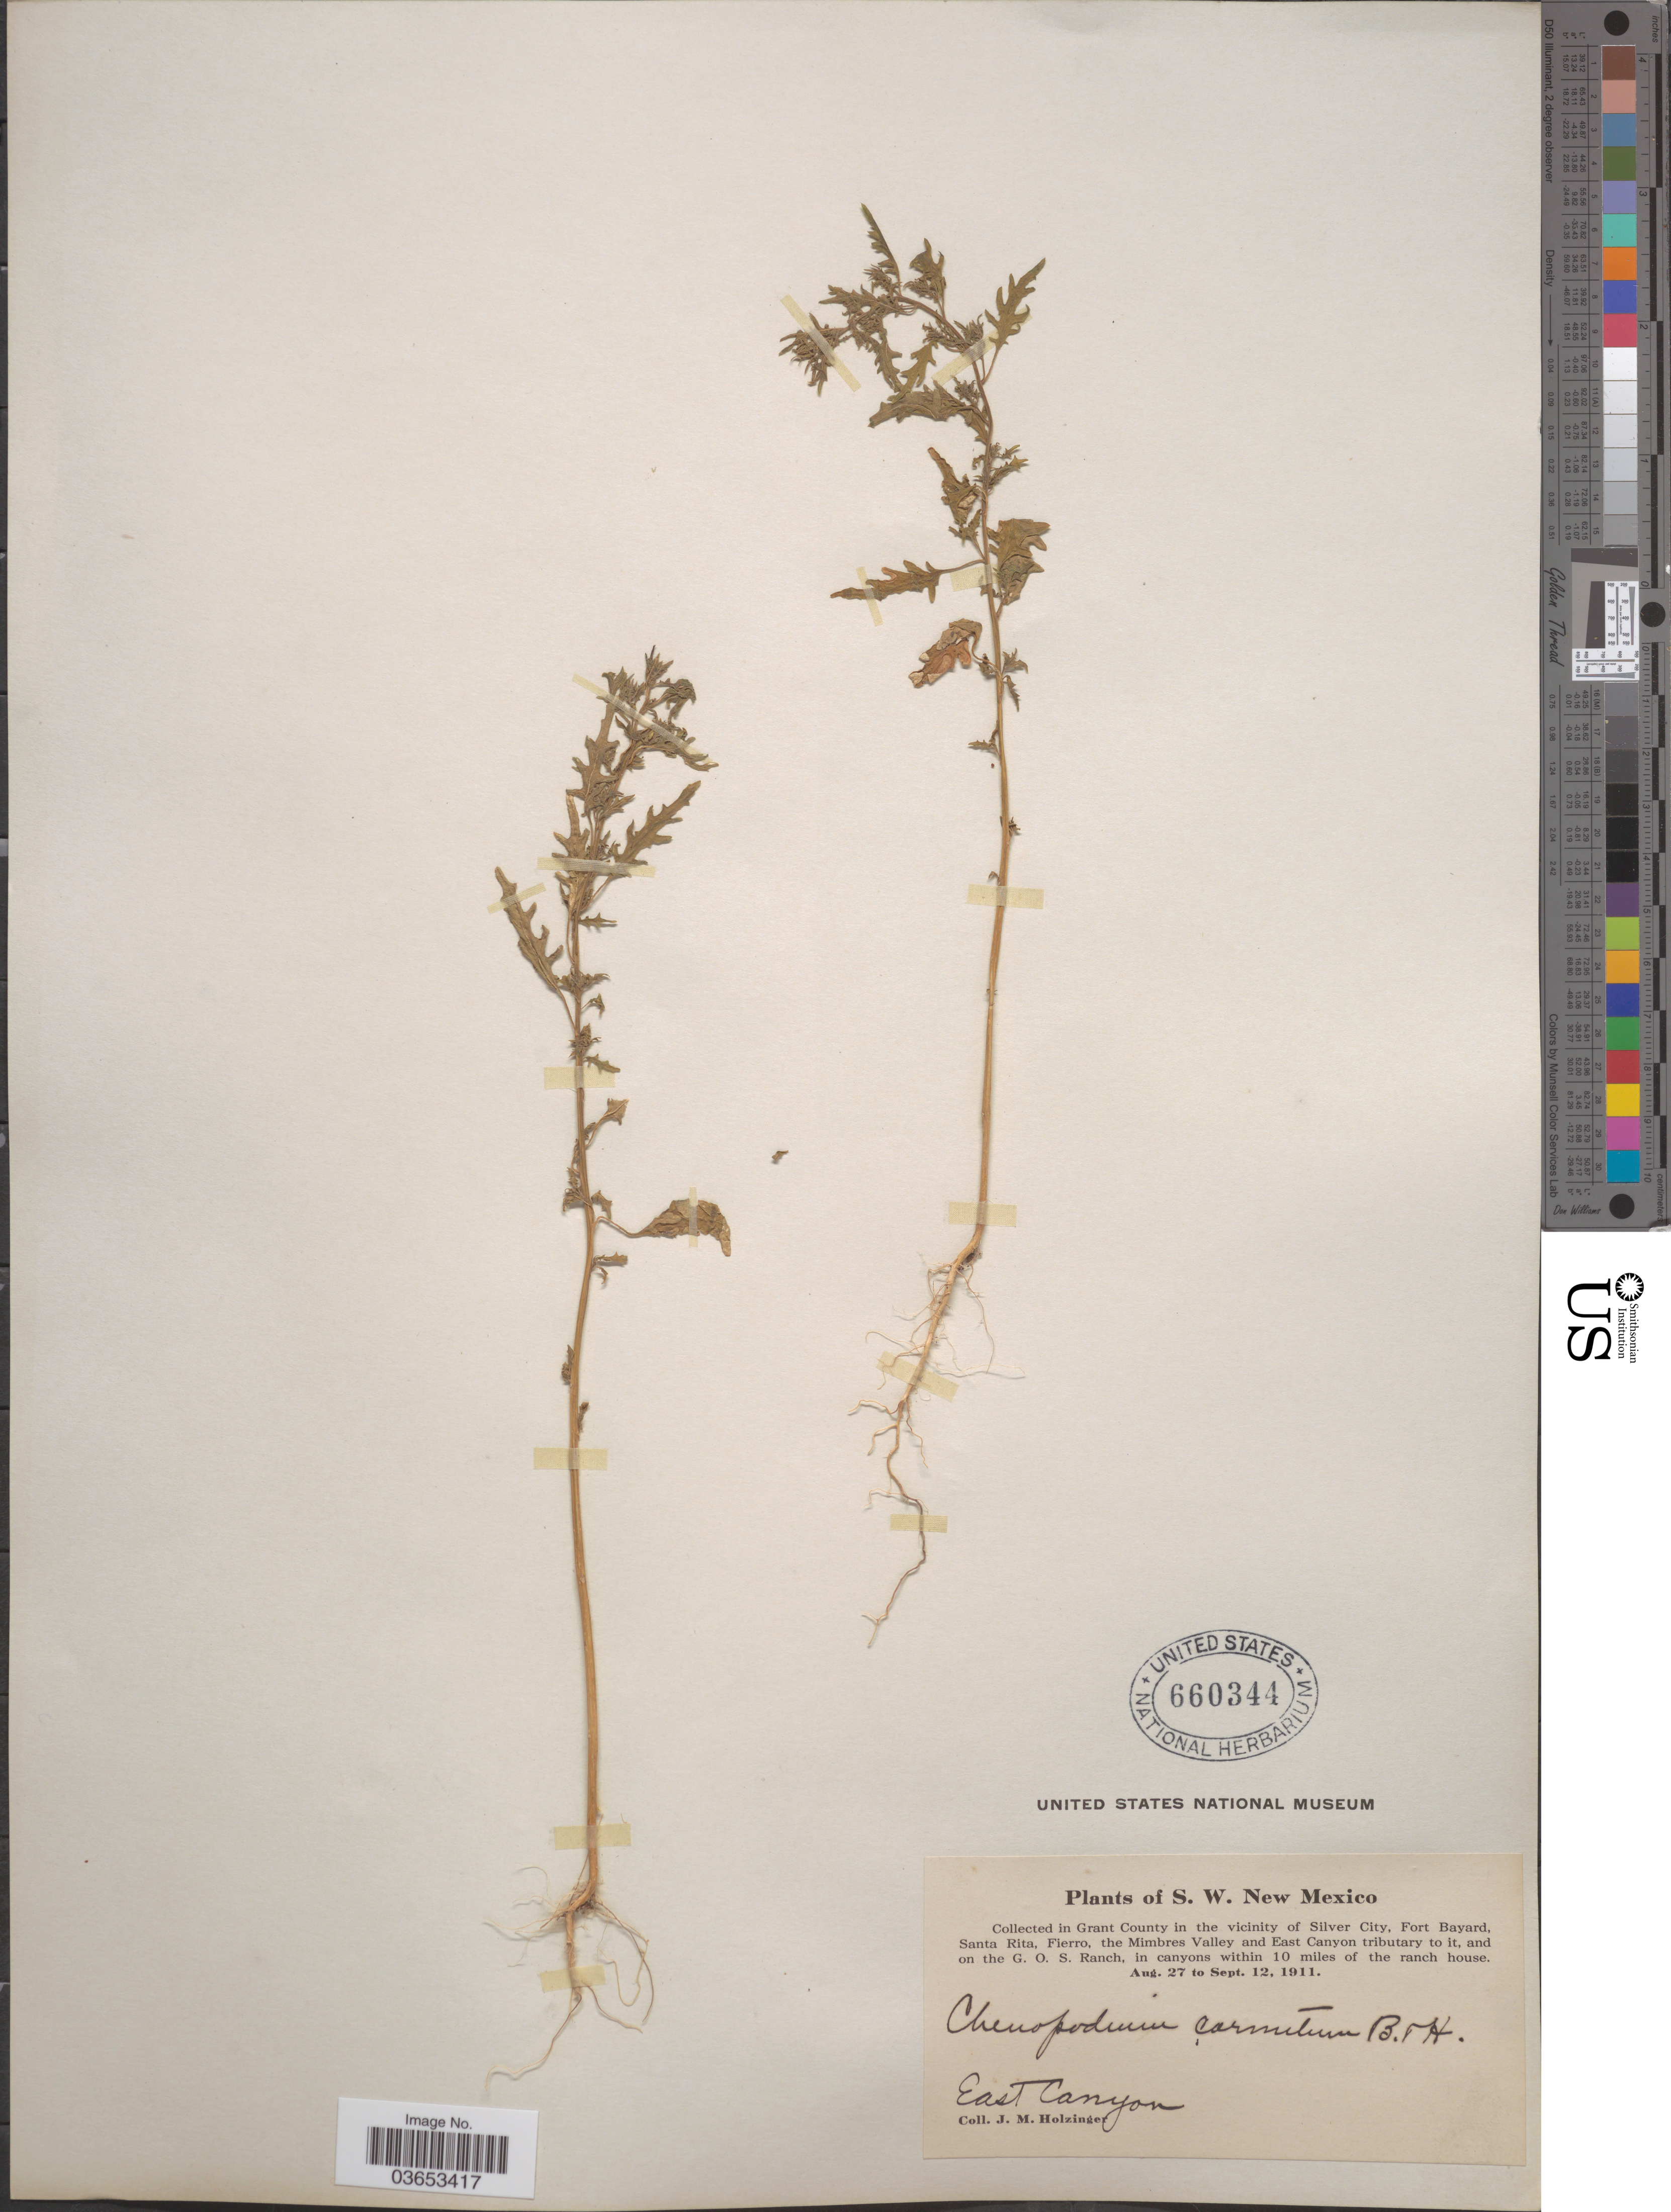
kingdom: Plantae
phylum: Tracheophyta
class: Magnoliopsida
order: Caryophyllales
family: Amaranthaceae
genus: Chenopodium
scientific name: Chenopodium incisum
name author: Poir.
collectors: J. M. Holzinger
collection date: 1911-08-27/1911-09-12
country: United States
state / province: New Mexico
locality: S. W. New Mexico. In Grant County in the vicinity of Silver City, Fort Bayard, Santa Rita, Fierro, the Mimbres Valley and East Canyon tributary to it, and on the G. O. S. Ranch, in canyons within 10 miles of the ranch house. East Canyon.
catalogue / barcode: US 660344